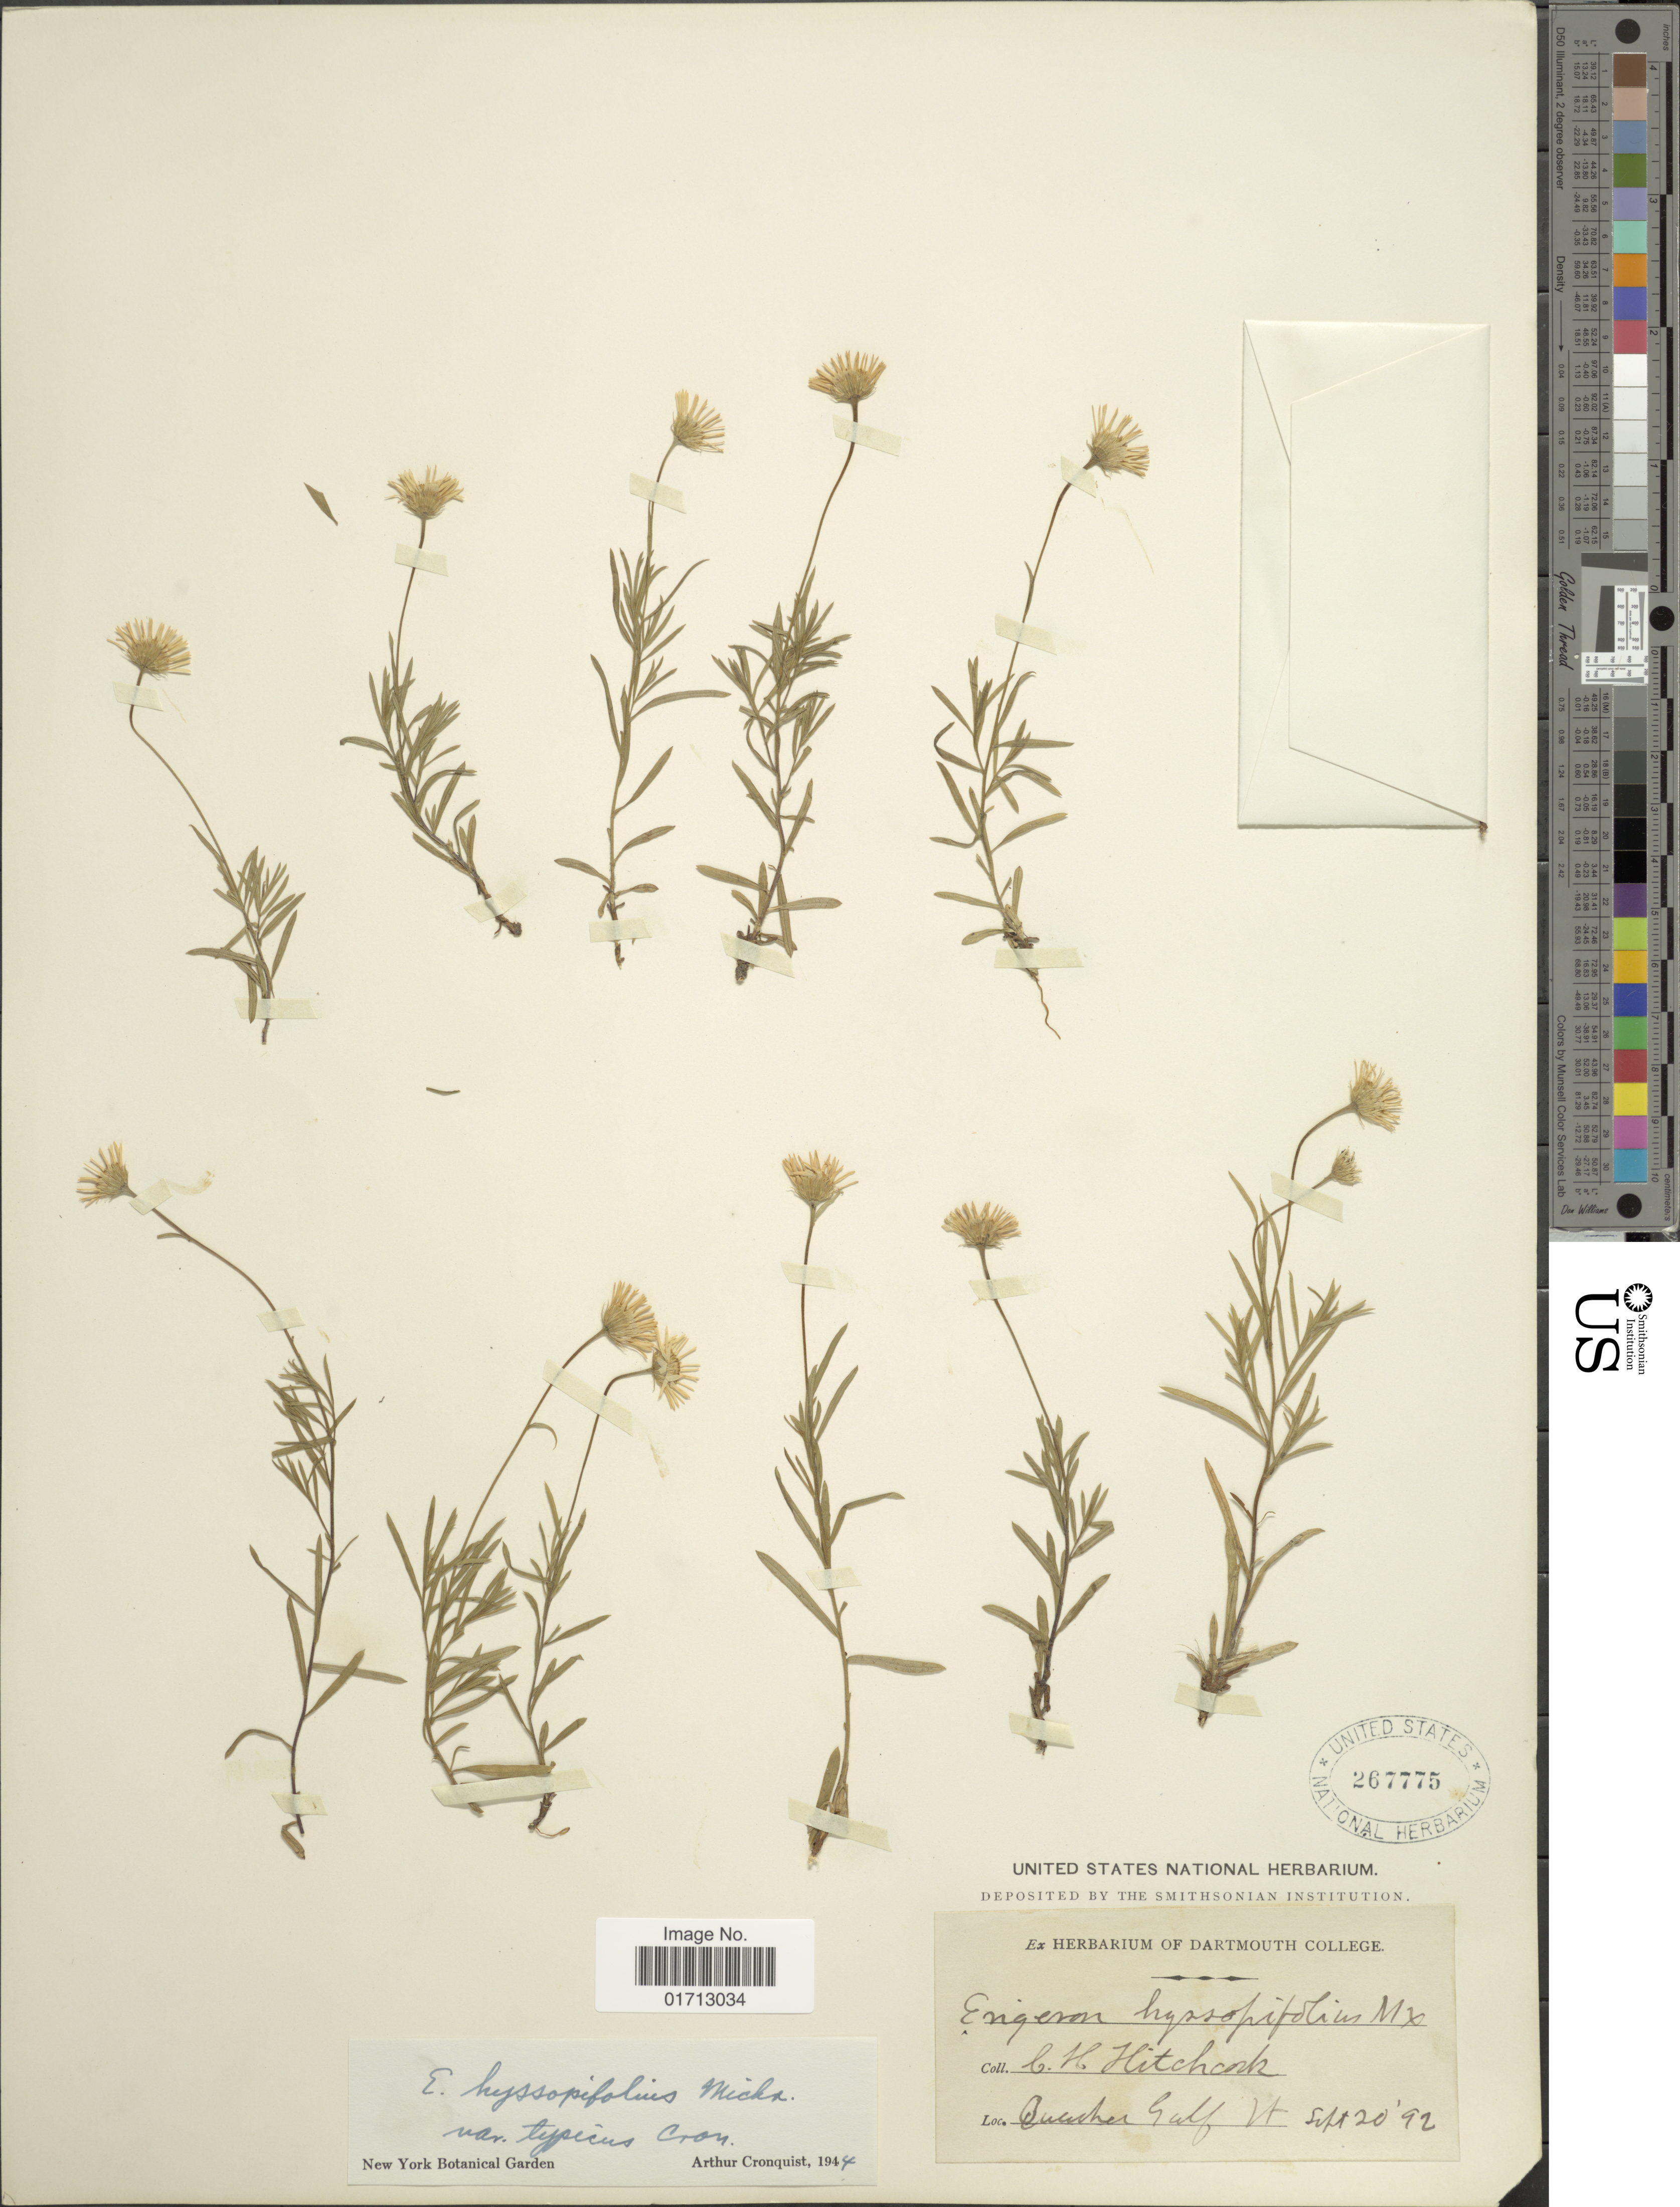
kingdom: Plantae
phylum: Tracheophyta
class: Magnoliopsida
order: Asterales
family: Asteraceae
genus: Erigeron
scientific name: Erigeron hyssopifolius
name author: Michx.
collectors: ex herb. Dartmouth College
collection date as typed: Transcribed d/m/y: 20/9/92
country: United States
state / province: Vermont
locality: Quechee Gulf.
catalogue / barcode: US 267775